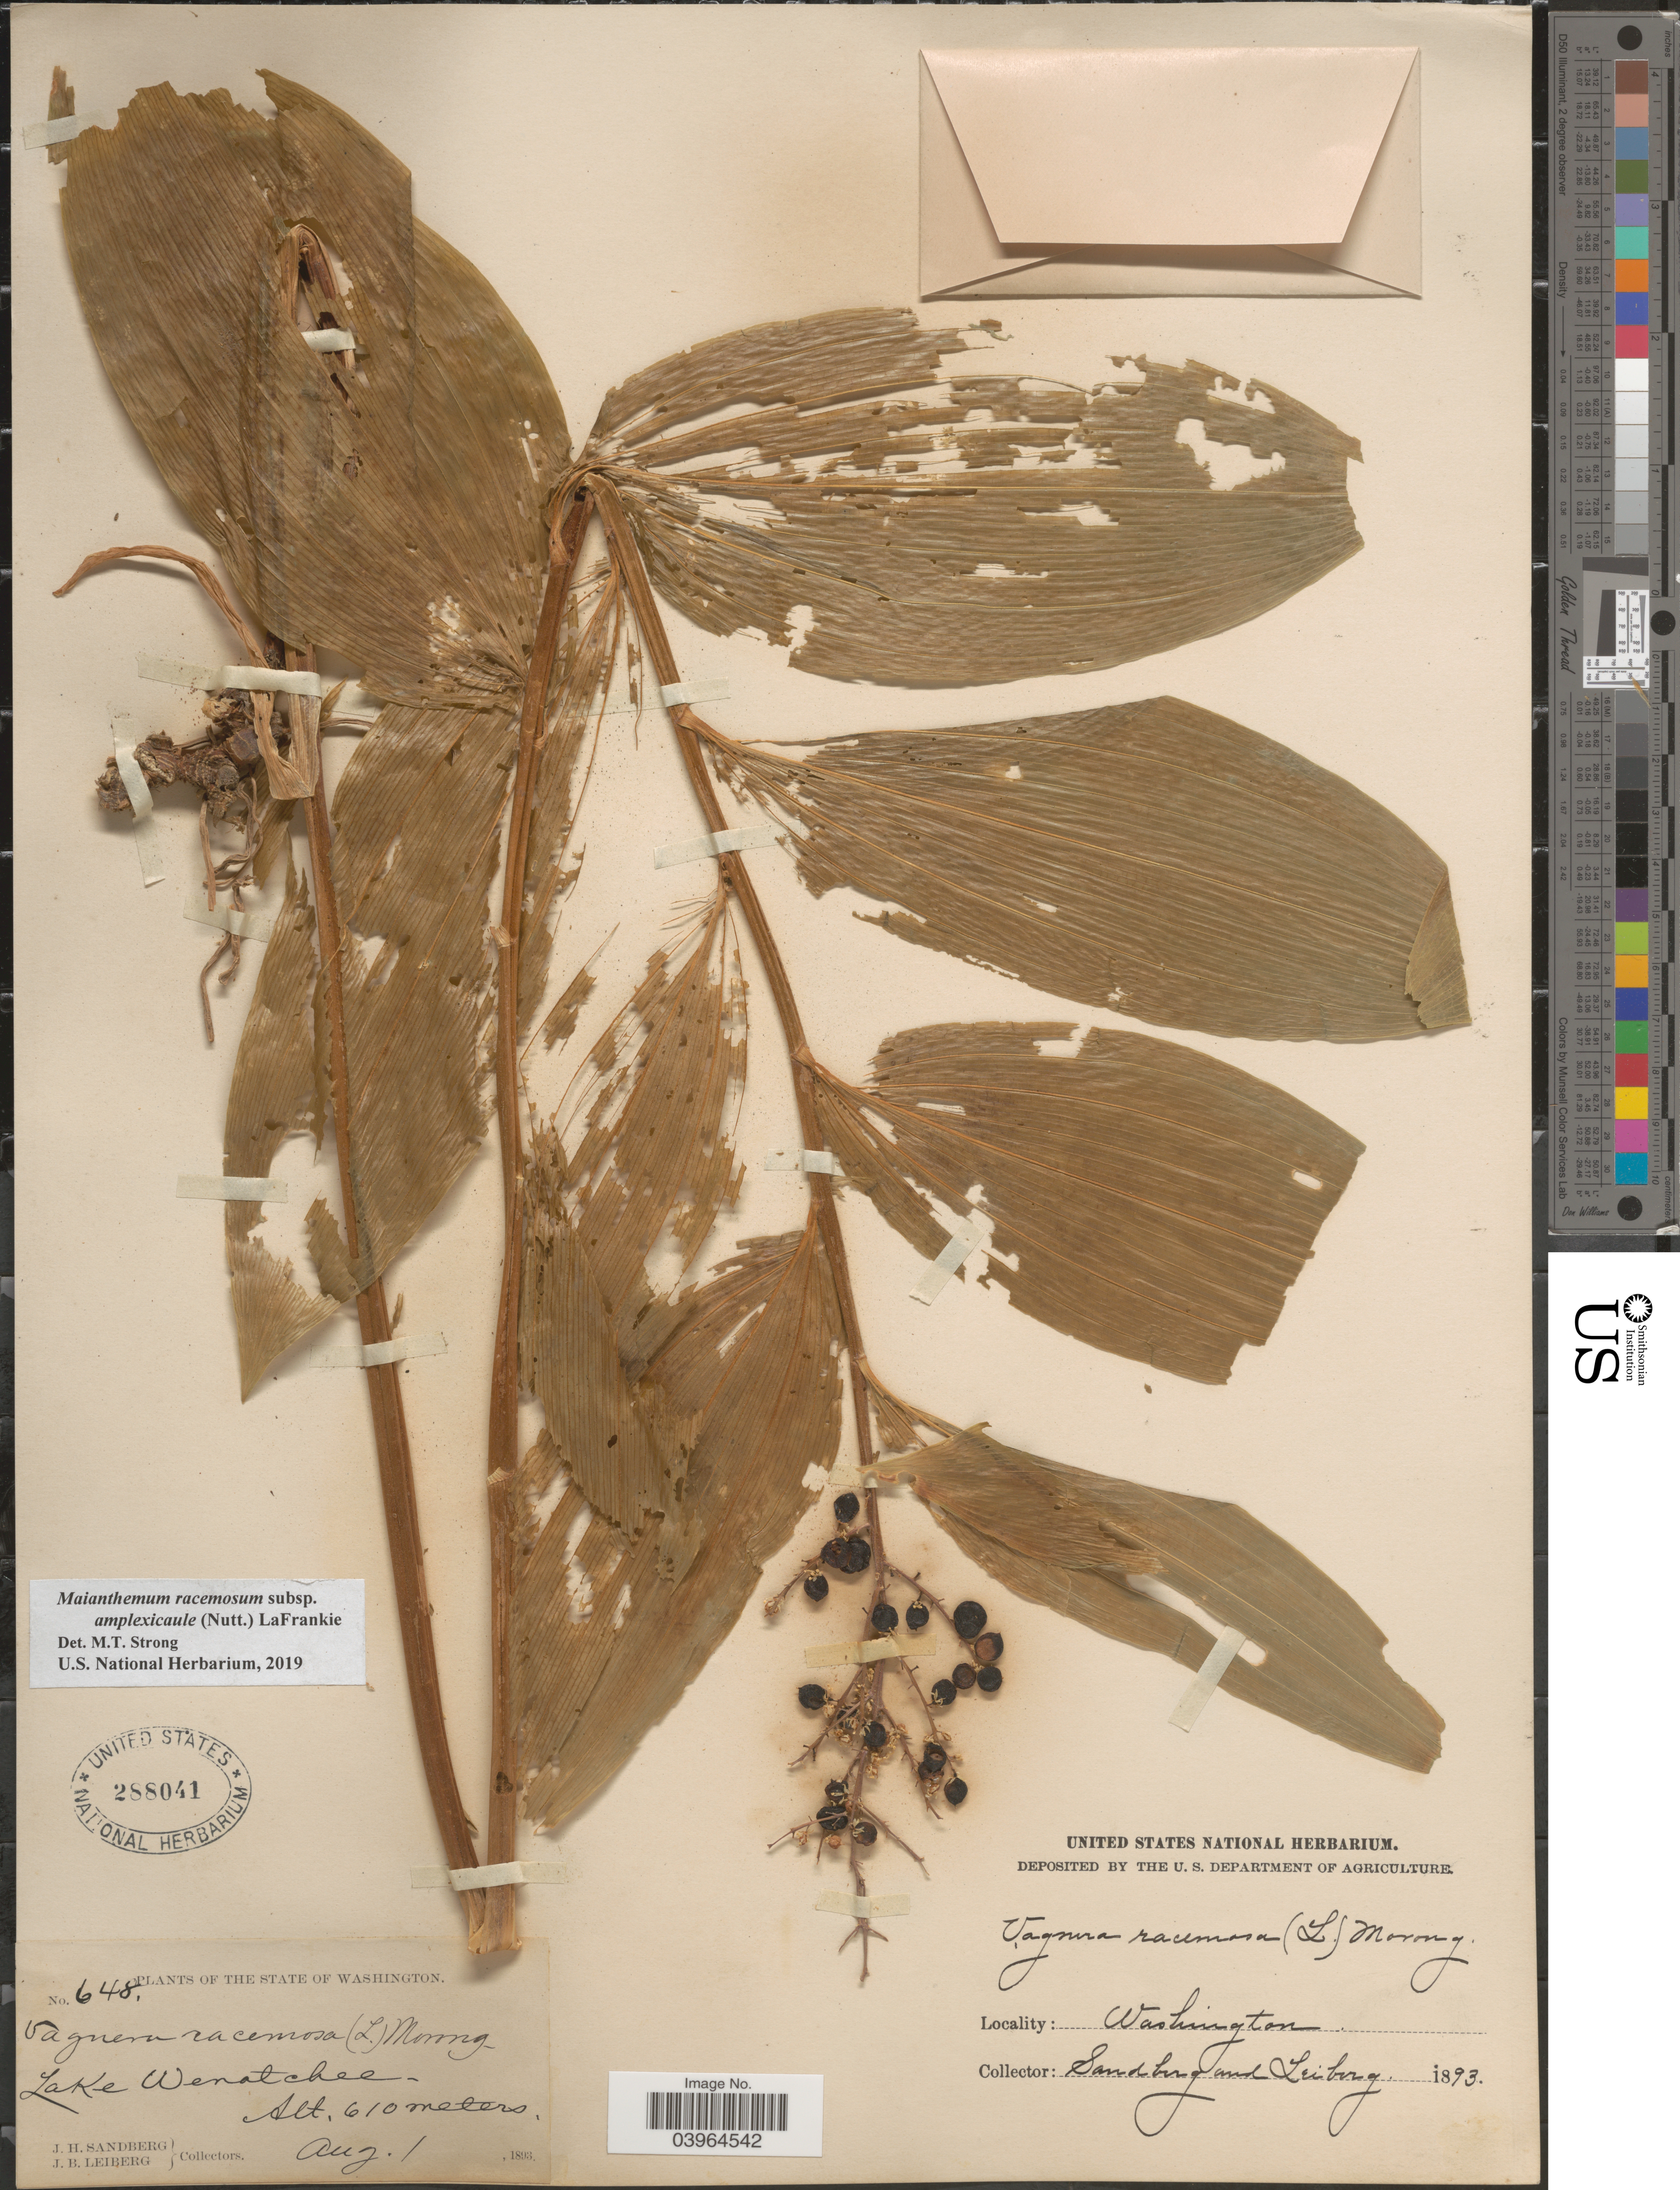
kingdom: Plantae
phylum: Tracheophyta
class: Liliopsida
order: Asparagales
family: Asparagaceae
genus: Maianthemum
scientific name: Maianthemum racemosum subsp. amplexicaule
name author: (Nutt.) LaFrankie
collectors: J. H. Sandberg & J. B. Leiberg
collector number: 648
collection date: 1893-08-01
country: United States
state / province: Washington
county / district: Chelan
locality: Lake Wenatchee.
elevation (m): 610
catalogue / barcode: US 288041